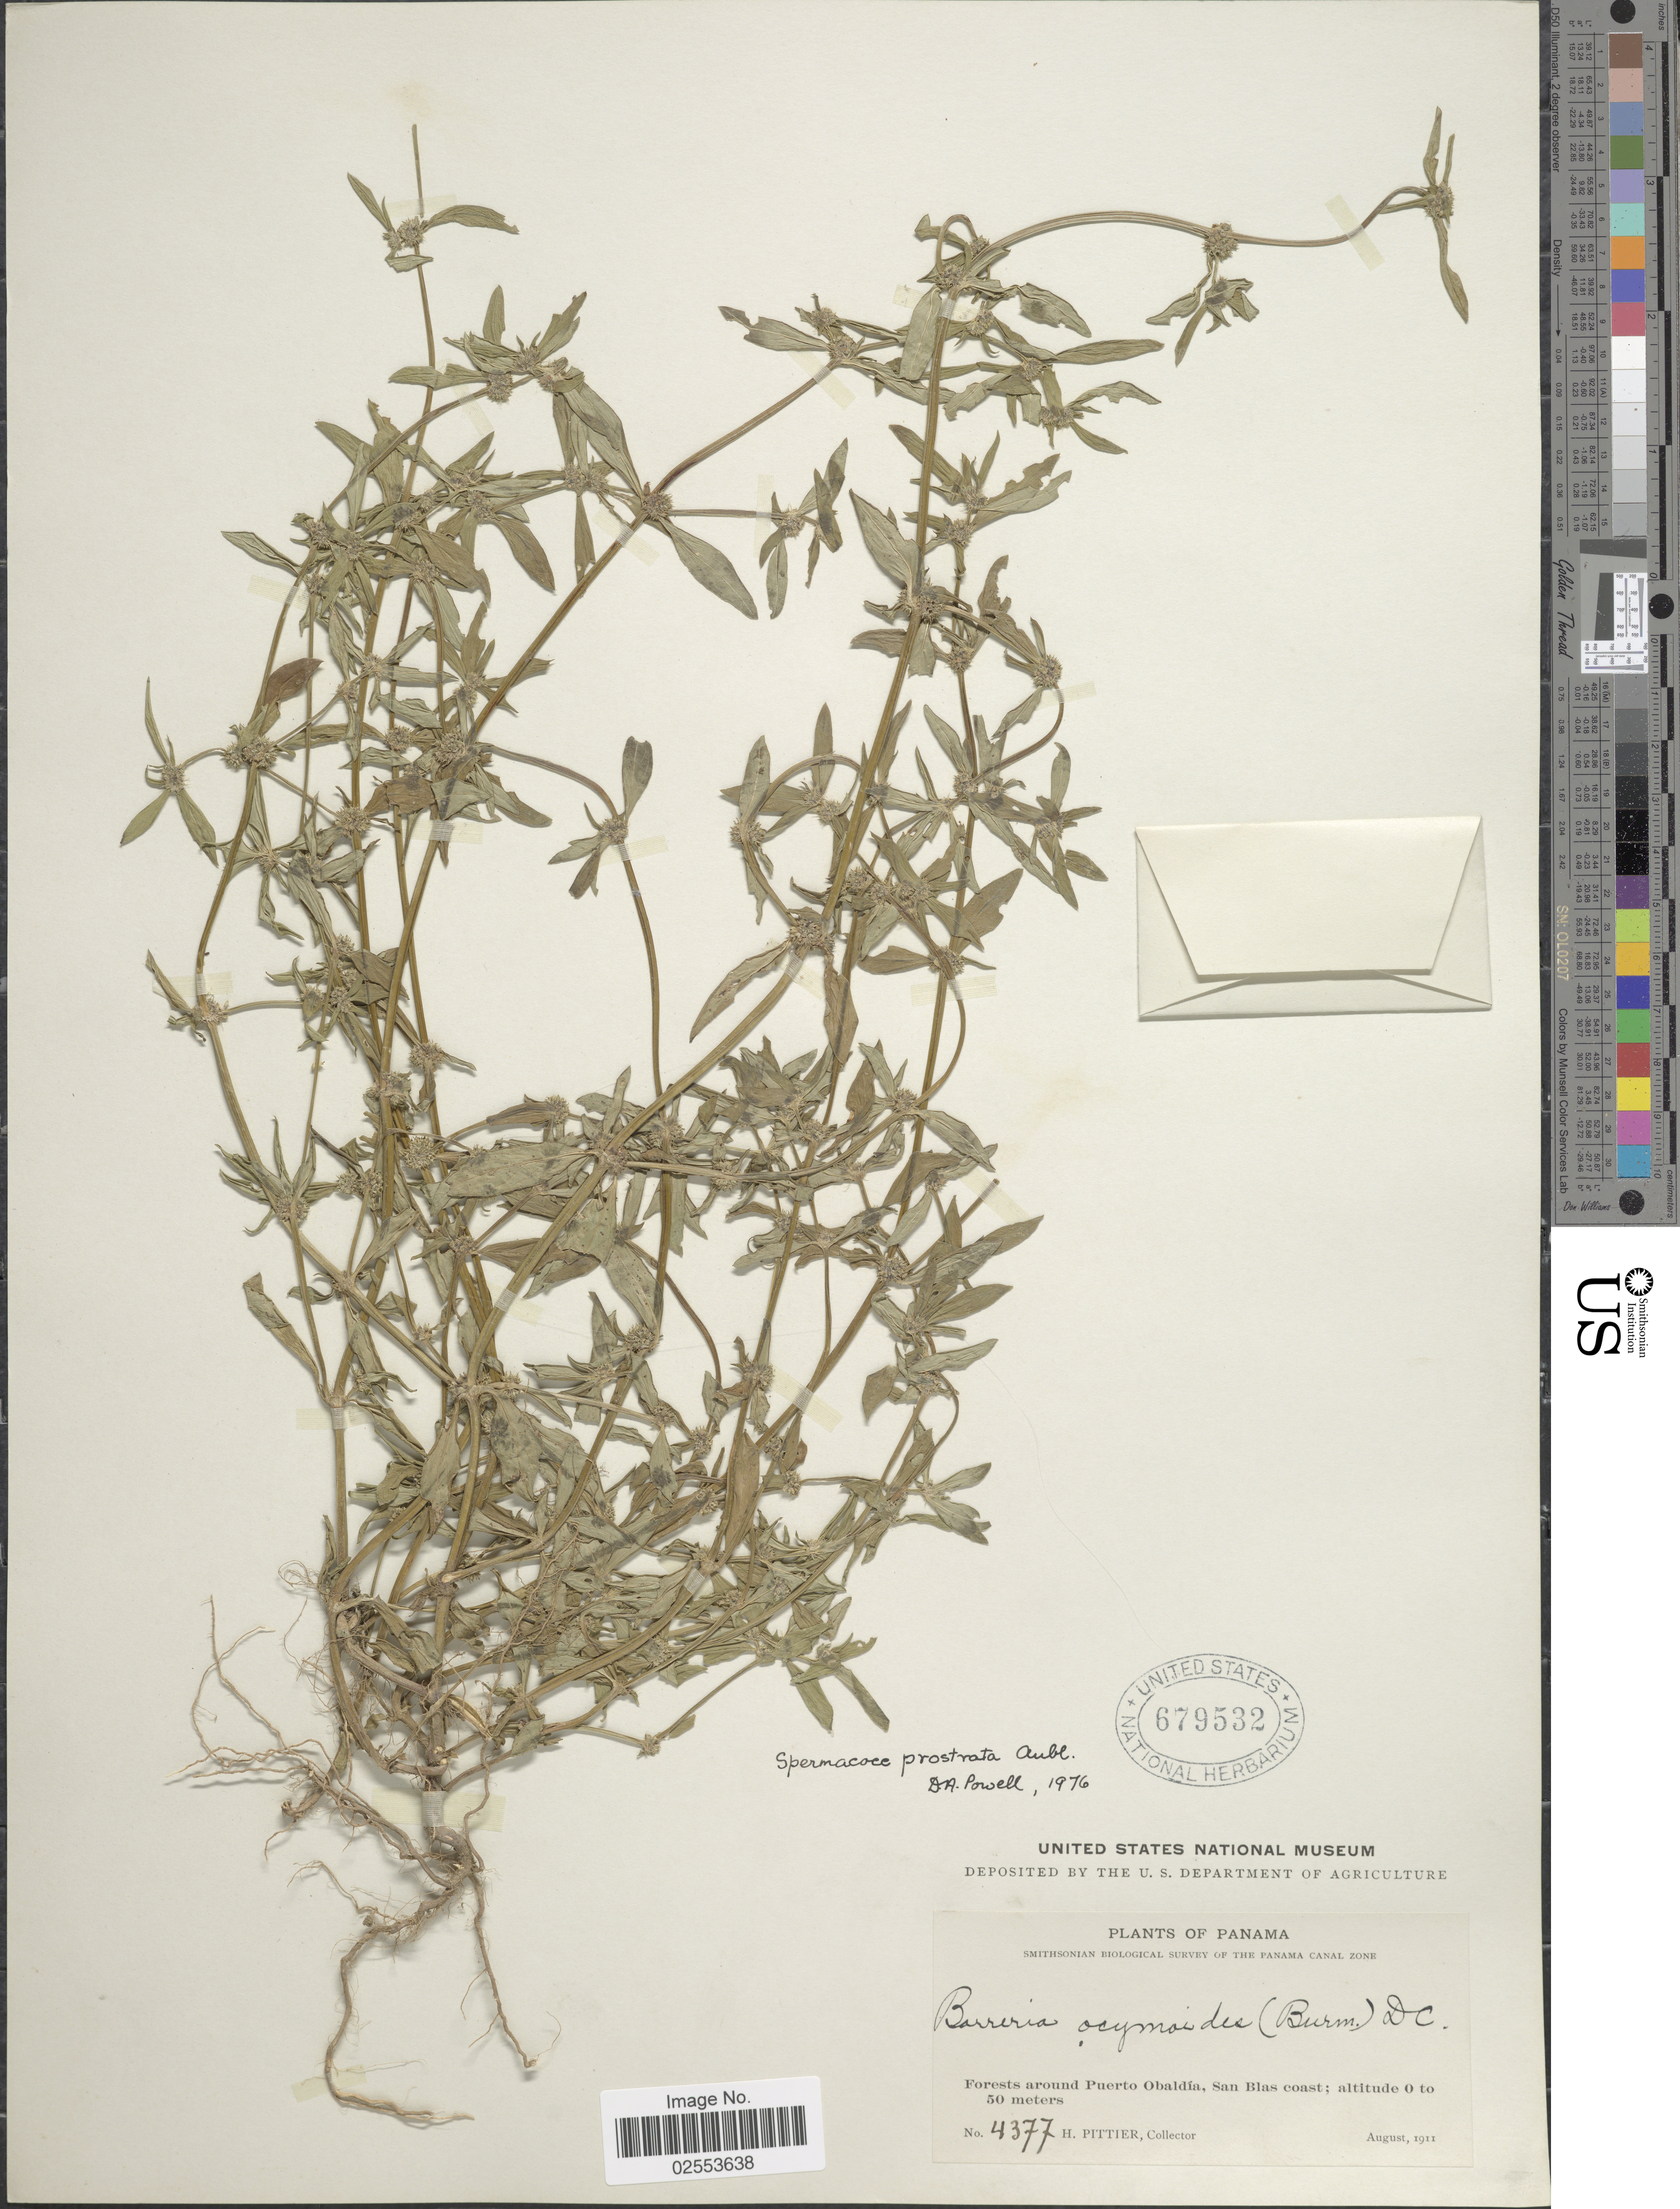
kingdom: Plantae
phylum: Tracheophyta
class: Magnoliopsida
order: Gentianales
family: Rubiaceae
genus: Spermacoce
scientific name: Spermacoce prostrata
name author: Aubl.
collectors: H. F. Pittier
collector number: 4377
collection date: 1911-08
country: Panama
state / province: Kuna Yala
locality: The Panama Canal Zone, Forests around Puerto Obaldia, San Blas coast.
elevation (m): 0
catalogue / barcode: US 679532